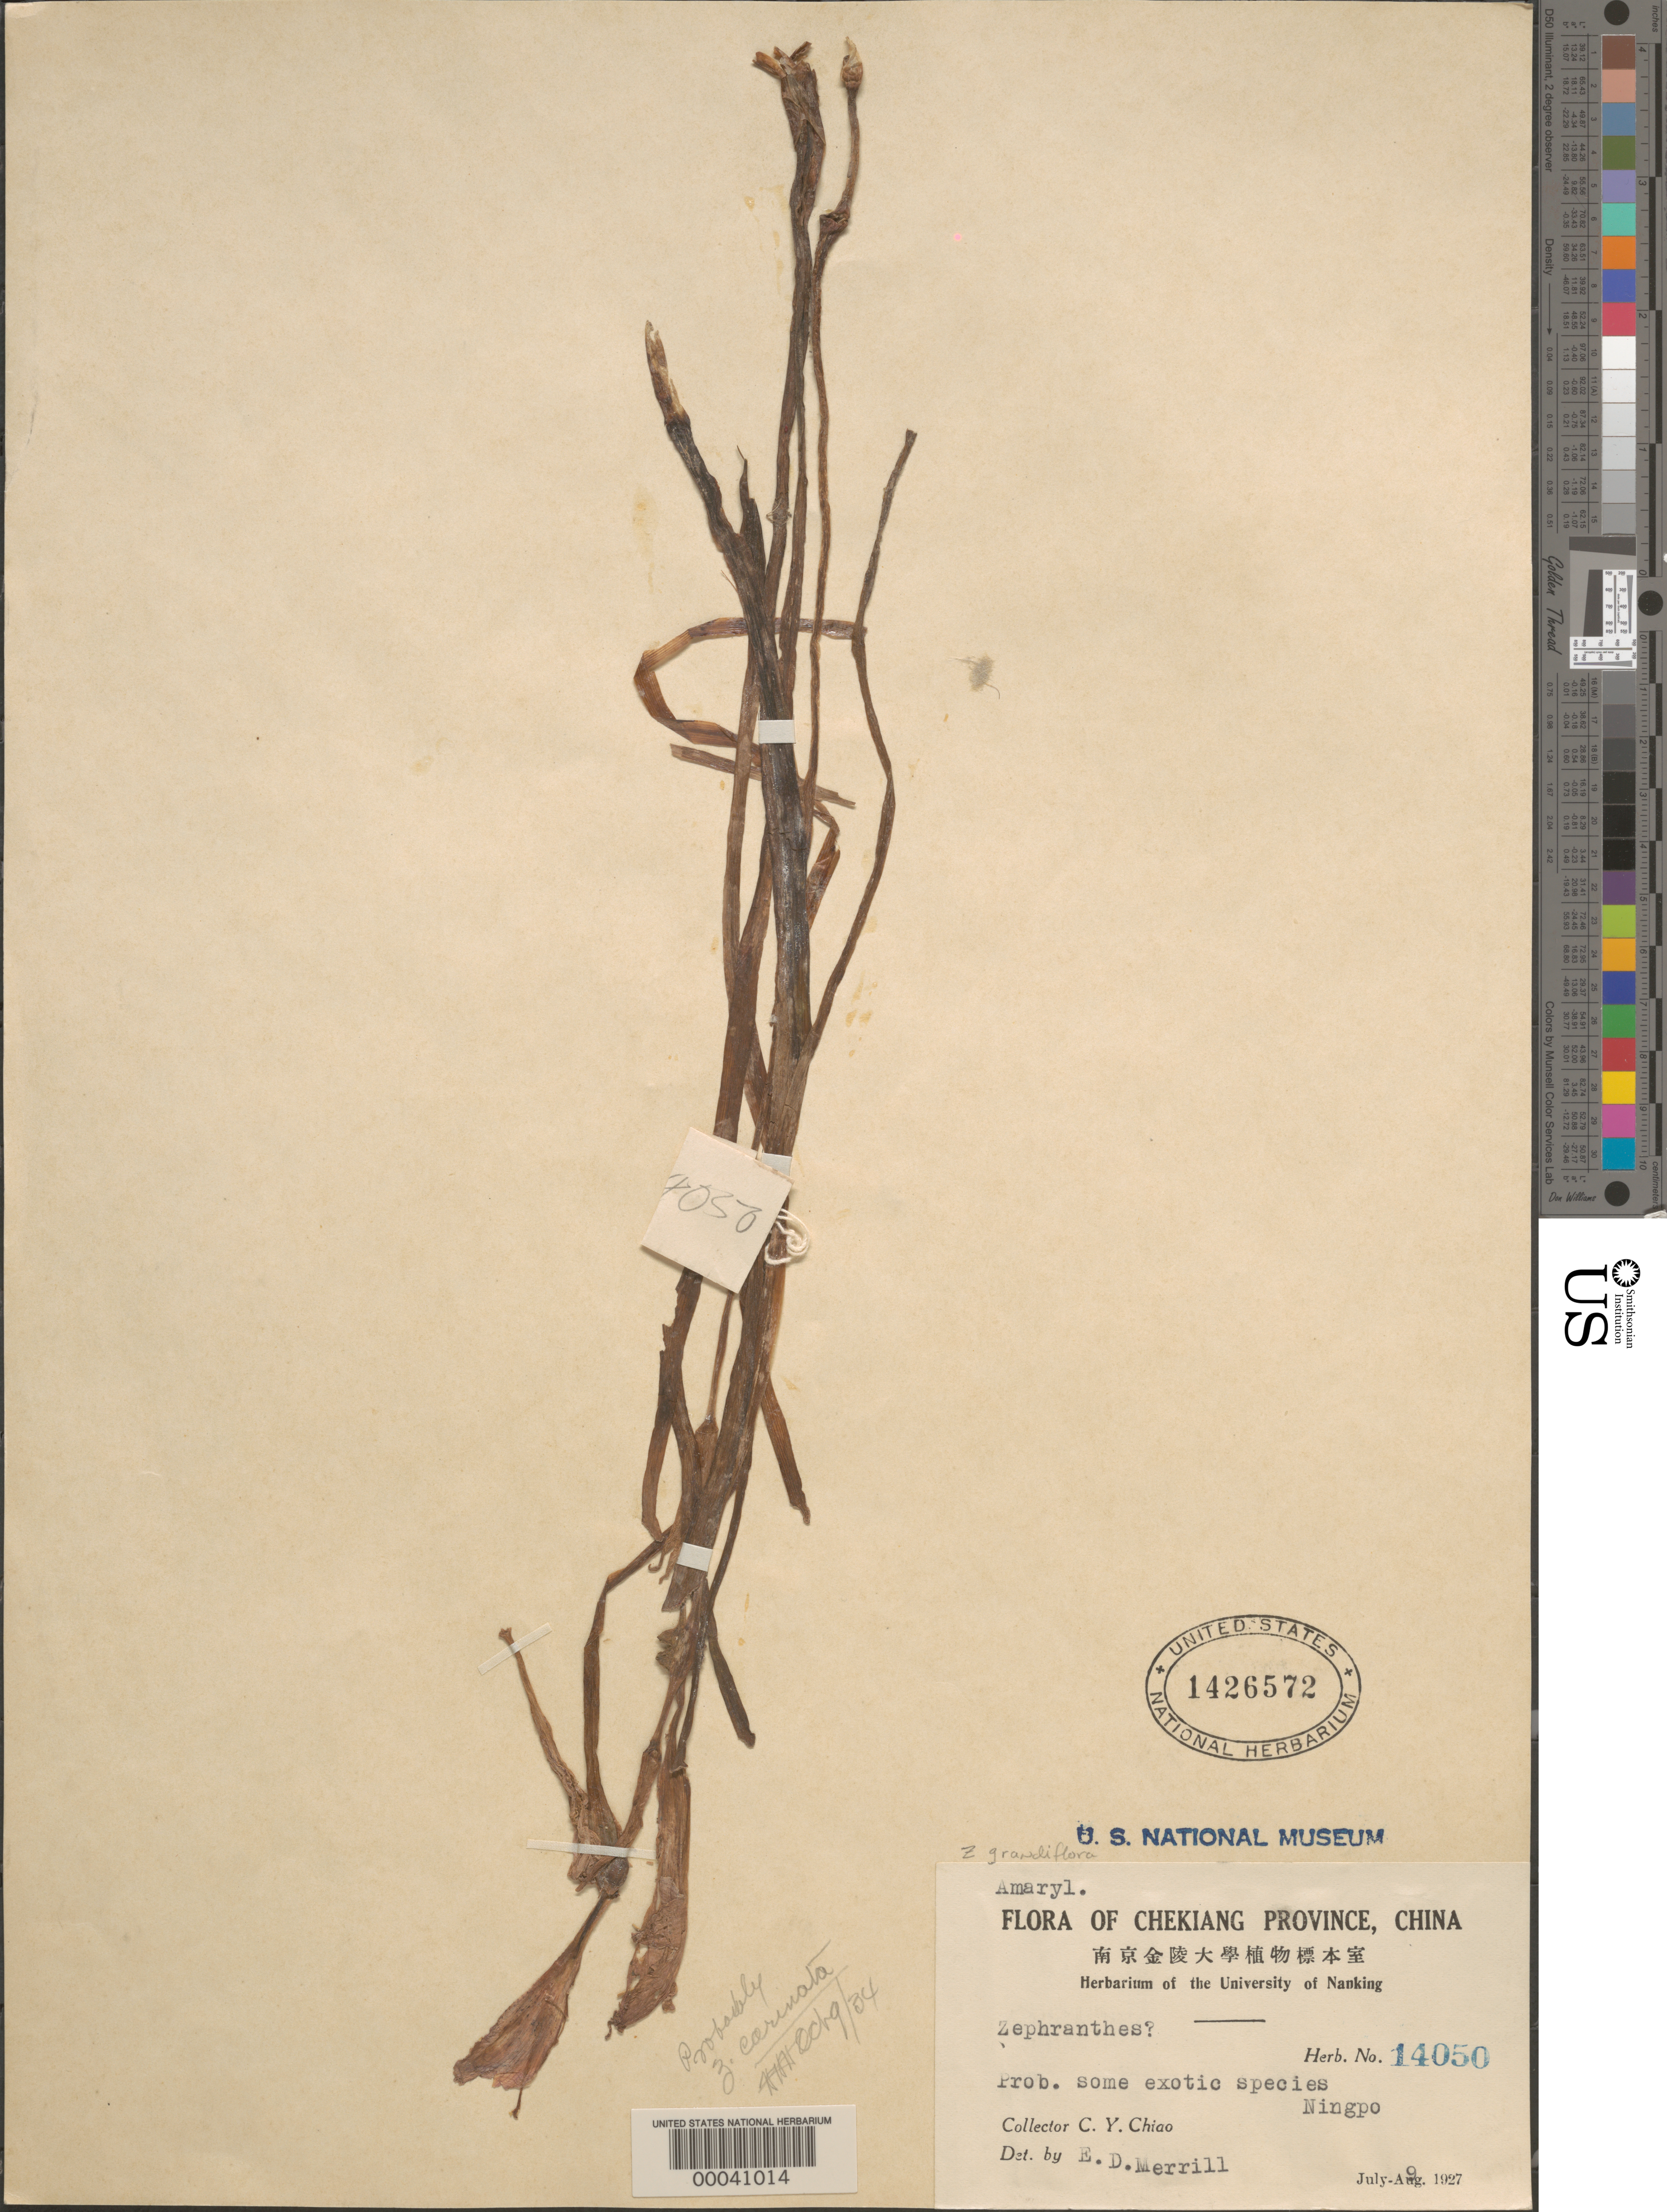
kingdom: Plantae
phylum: Tracheophyta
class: Liliopsida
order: Asparagales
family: Amaryllidaceae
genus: Zephyranthes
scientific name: Zephyranthes grandiflora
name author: Lindl.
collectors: C. Chaio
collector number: Nanking Herb. 14050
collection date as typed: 09 Jul 1927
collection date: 1927-07-09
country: China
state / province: Zhejiang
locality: Ning-po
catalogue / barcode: US 1426572